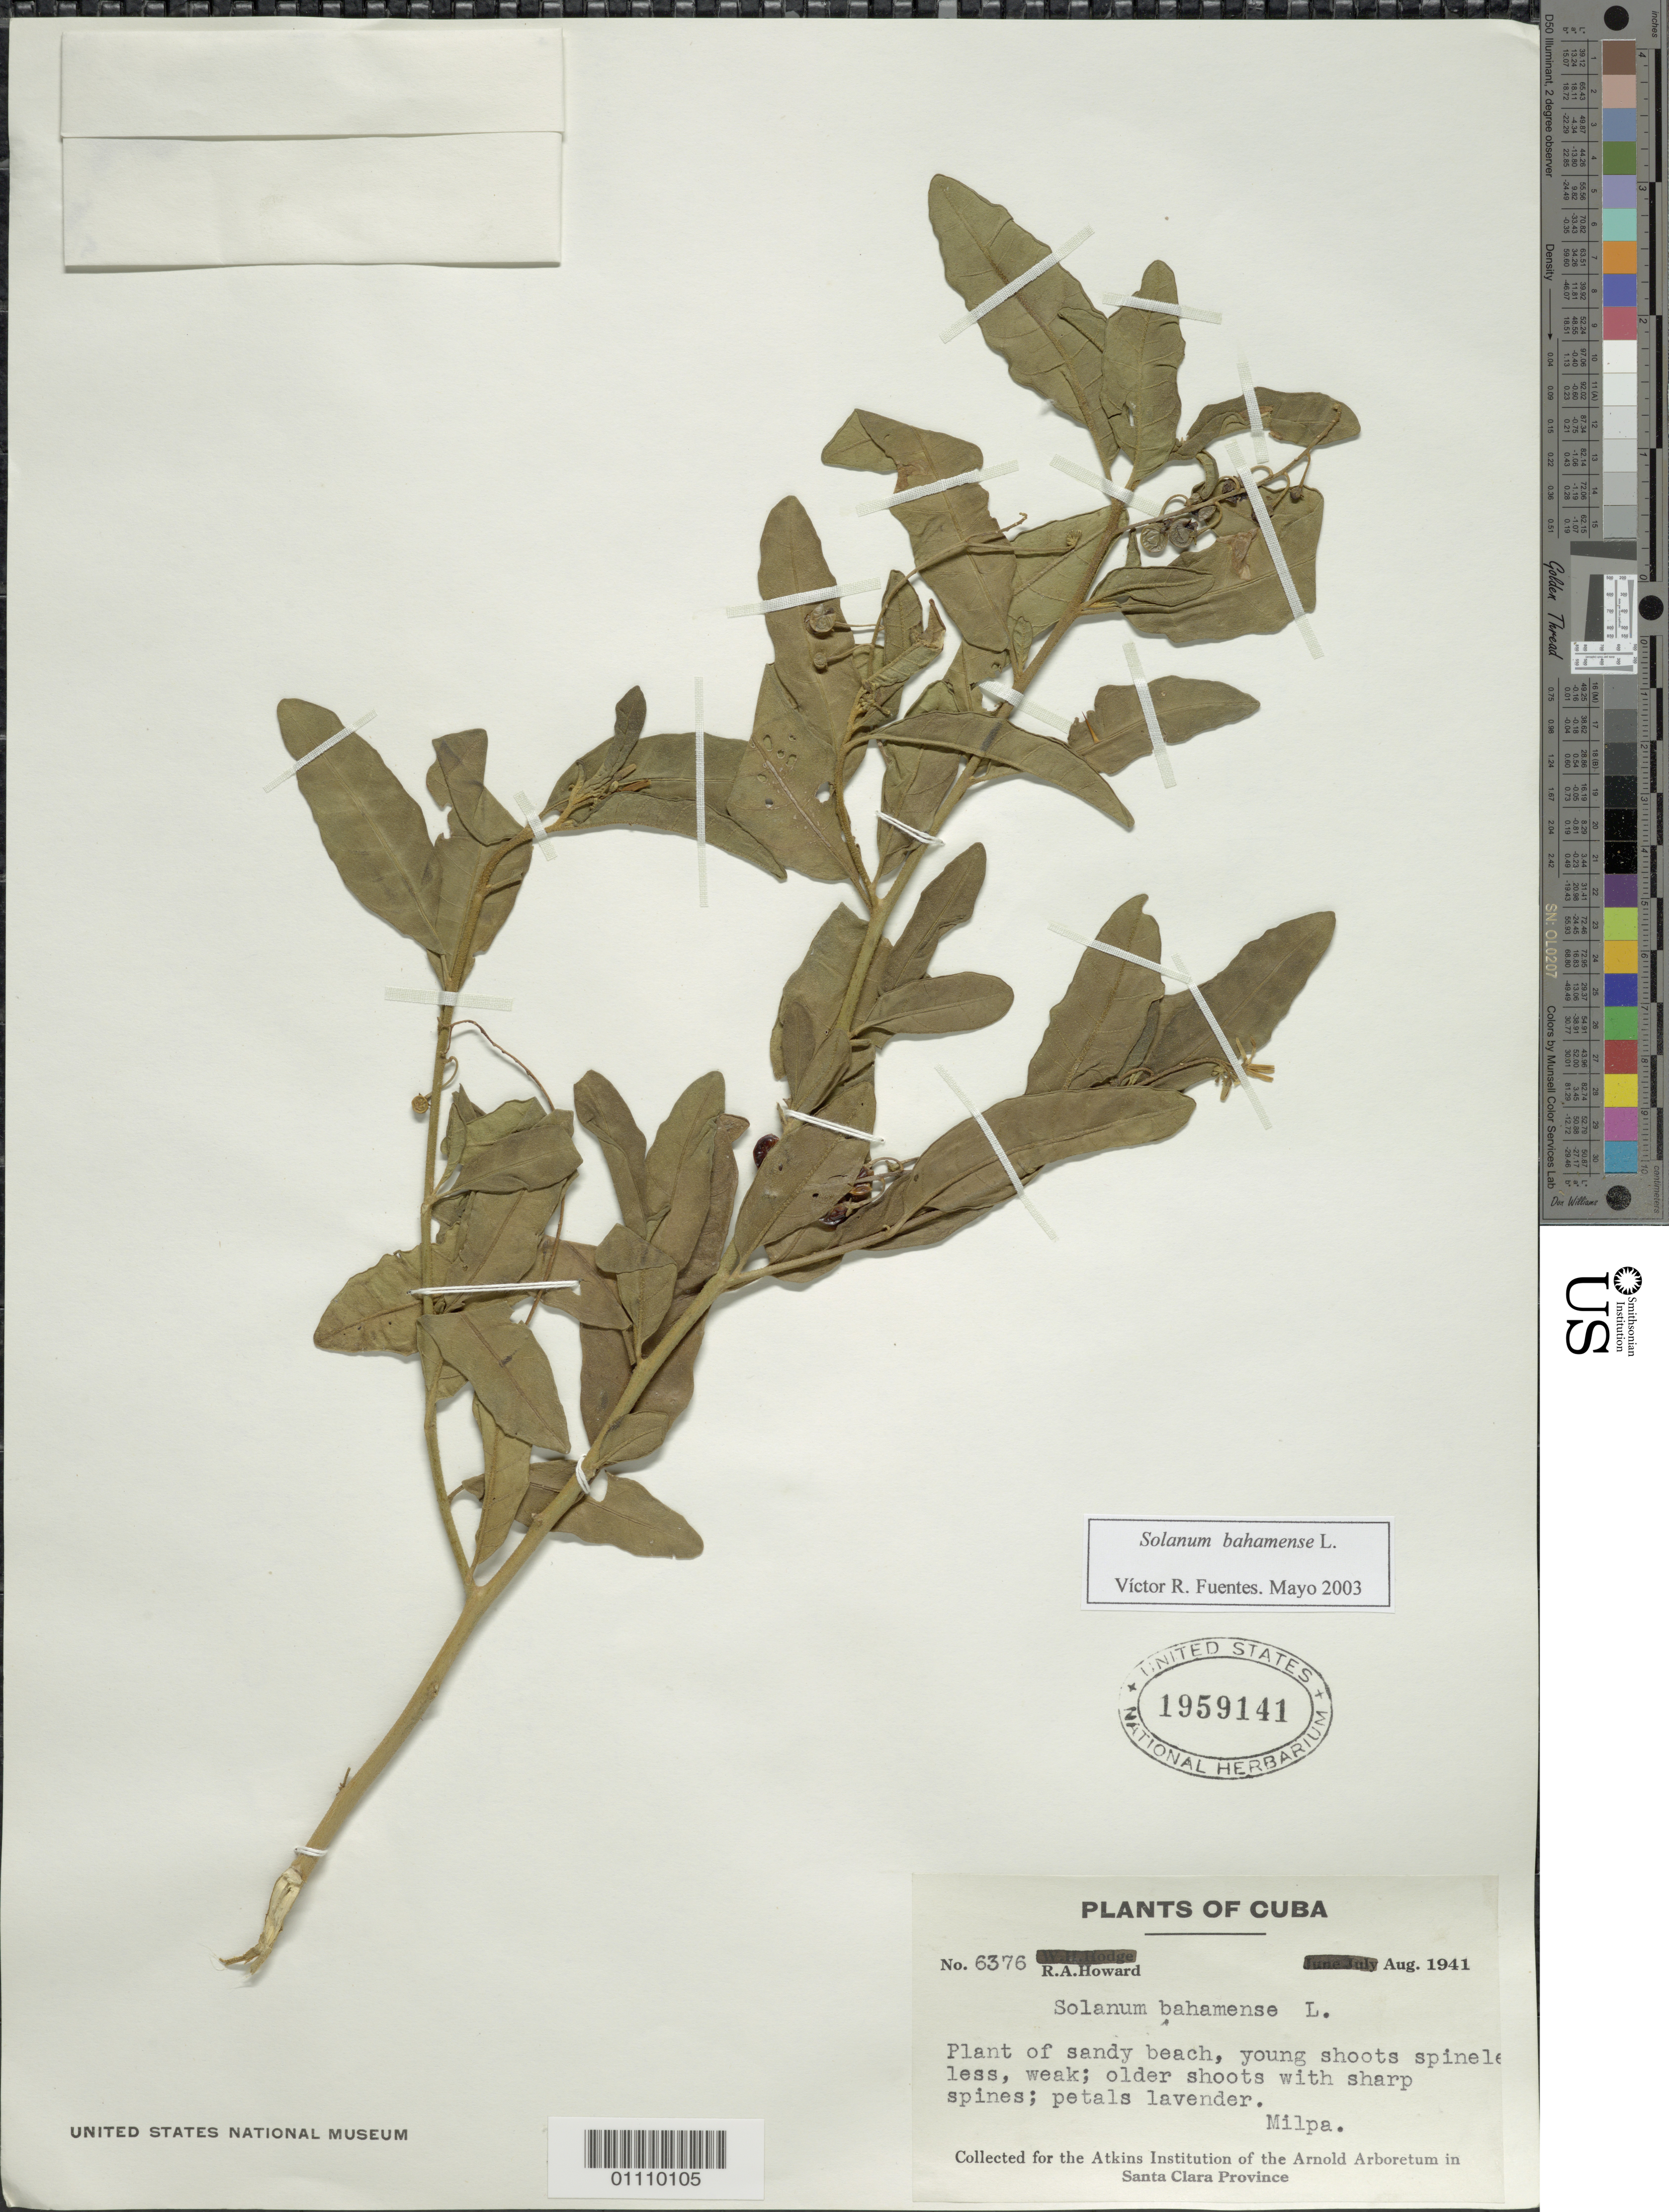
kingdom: Plantae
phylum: Tracheophyta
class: Magnoliopsida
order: Solanales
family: Solanaceae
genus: Solanum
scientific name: Solanum bahamense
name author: L.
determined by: Fuentes, V. R.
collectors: R. Howard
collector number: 6376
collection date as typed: Aug 1941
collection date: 1941-08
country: Cuba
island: Cuba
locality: Milpa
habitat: Sandy beach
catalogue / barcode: US 1959141